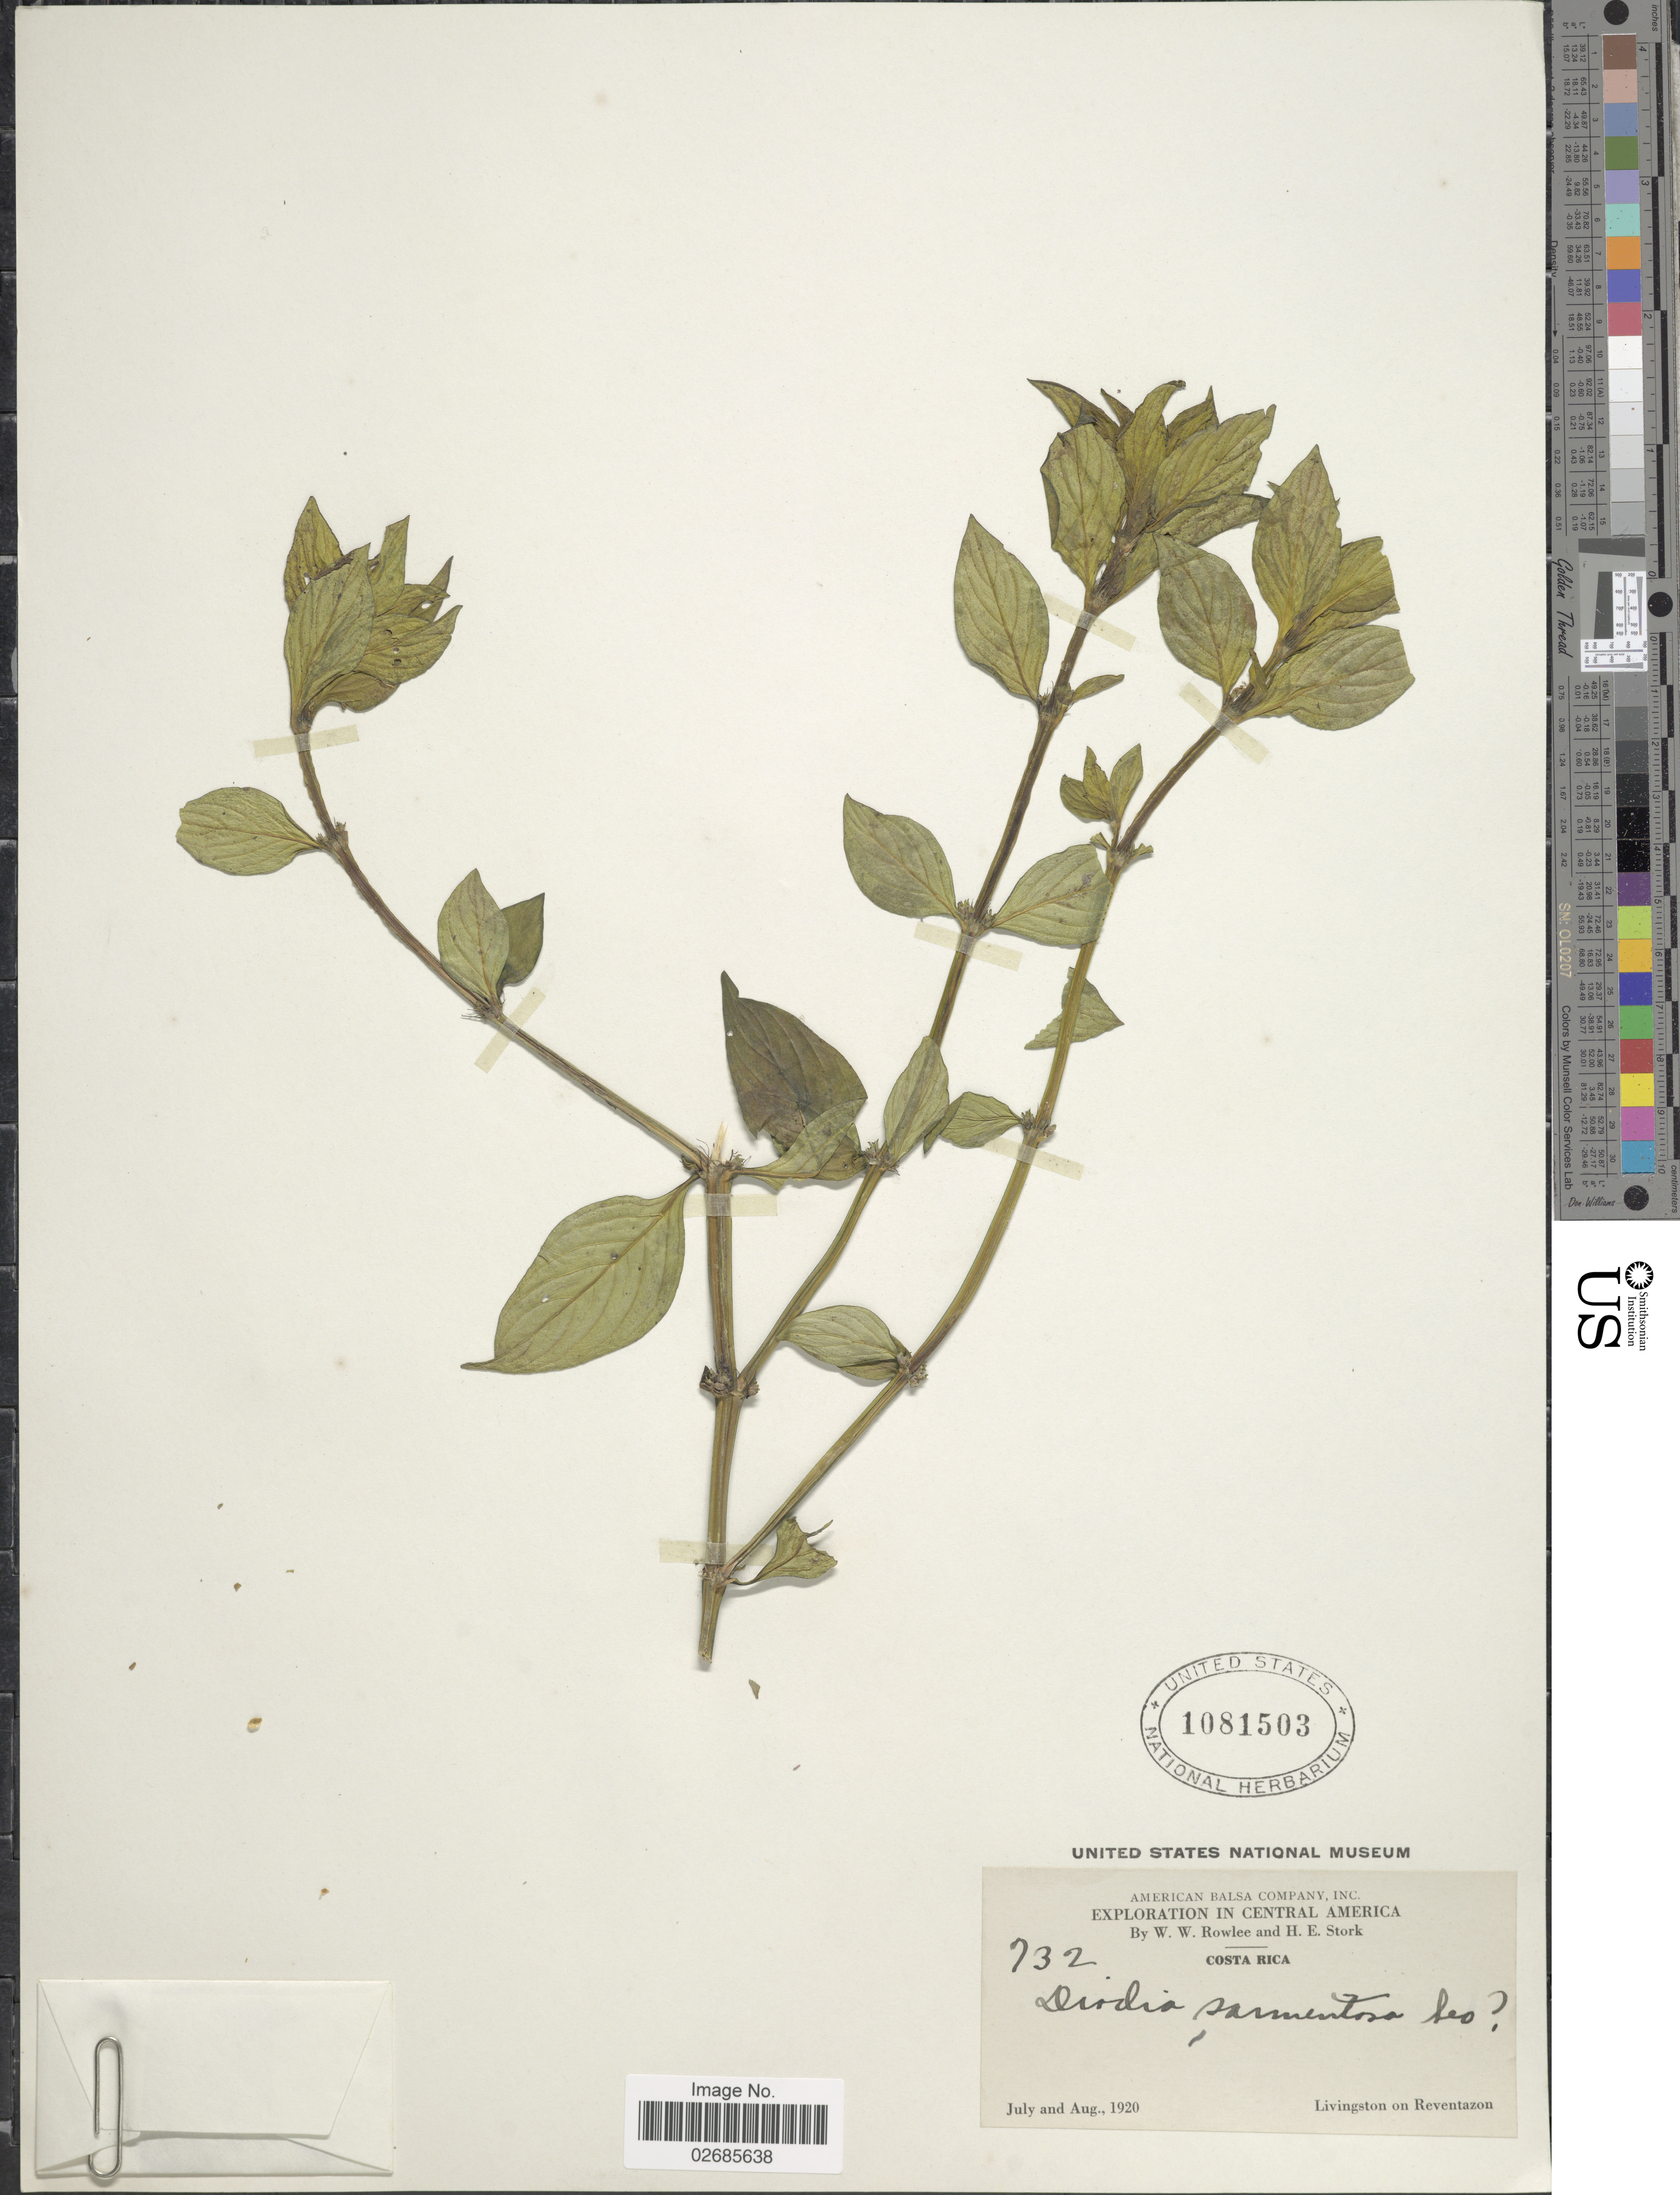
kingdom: Plantae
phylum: Tracheophyta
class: Magnoliopsida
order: Gentianales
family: Rubiaceae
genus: Borreria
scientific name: Borreria latifolia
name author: (Aubl.) K. Schum.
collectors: W. W. Rowlee & H. E. Stork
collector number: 732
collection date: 1920-07/1920-08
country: Costa Rica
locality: Livingston on Reventazon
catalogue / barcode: US 1081503